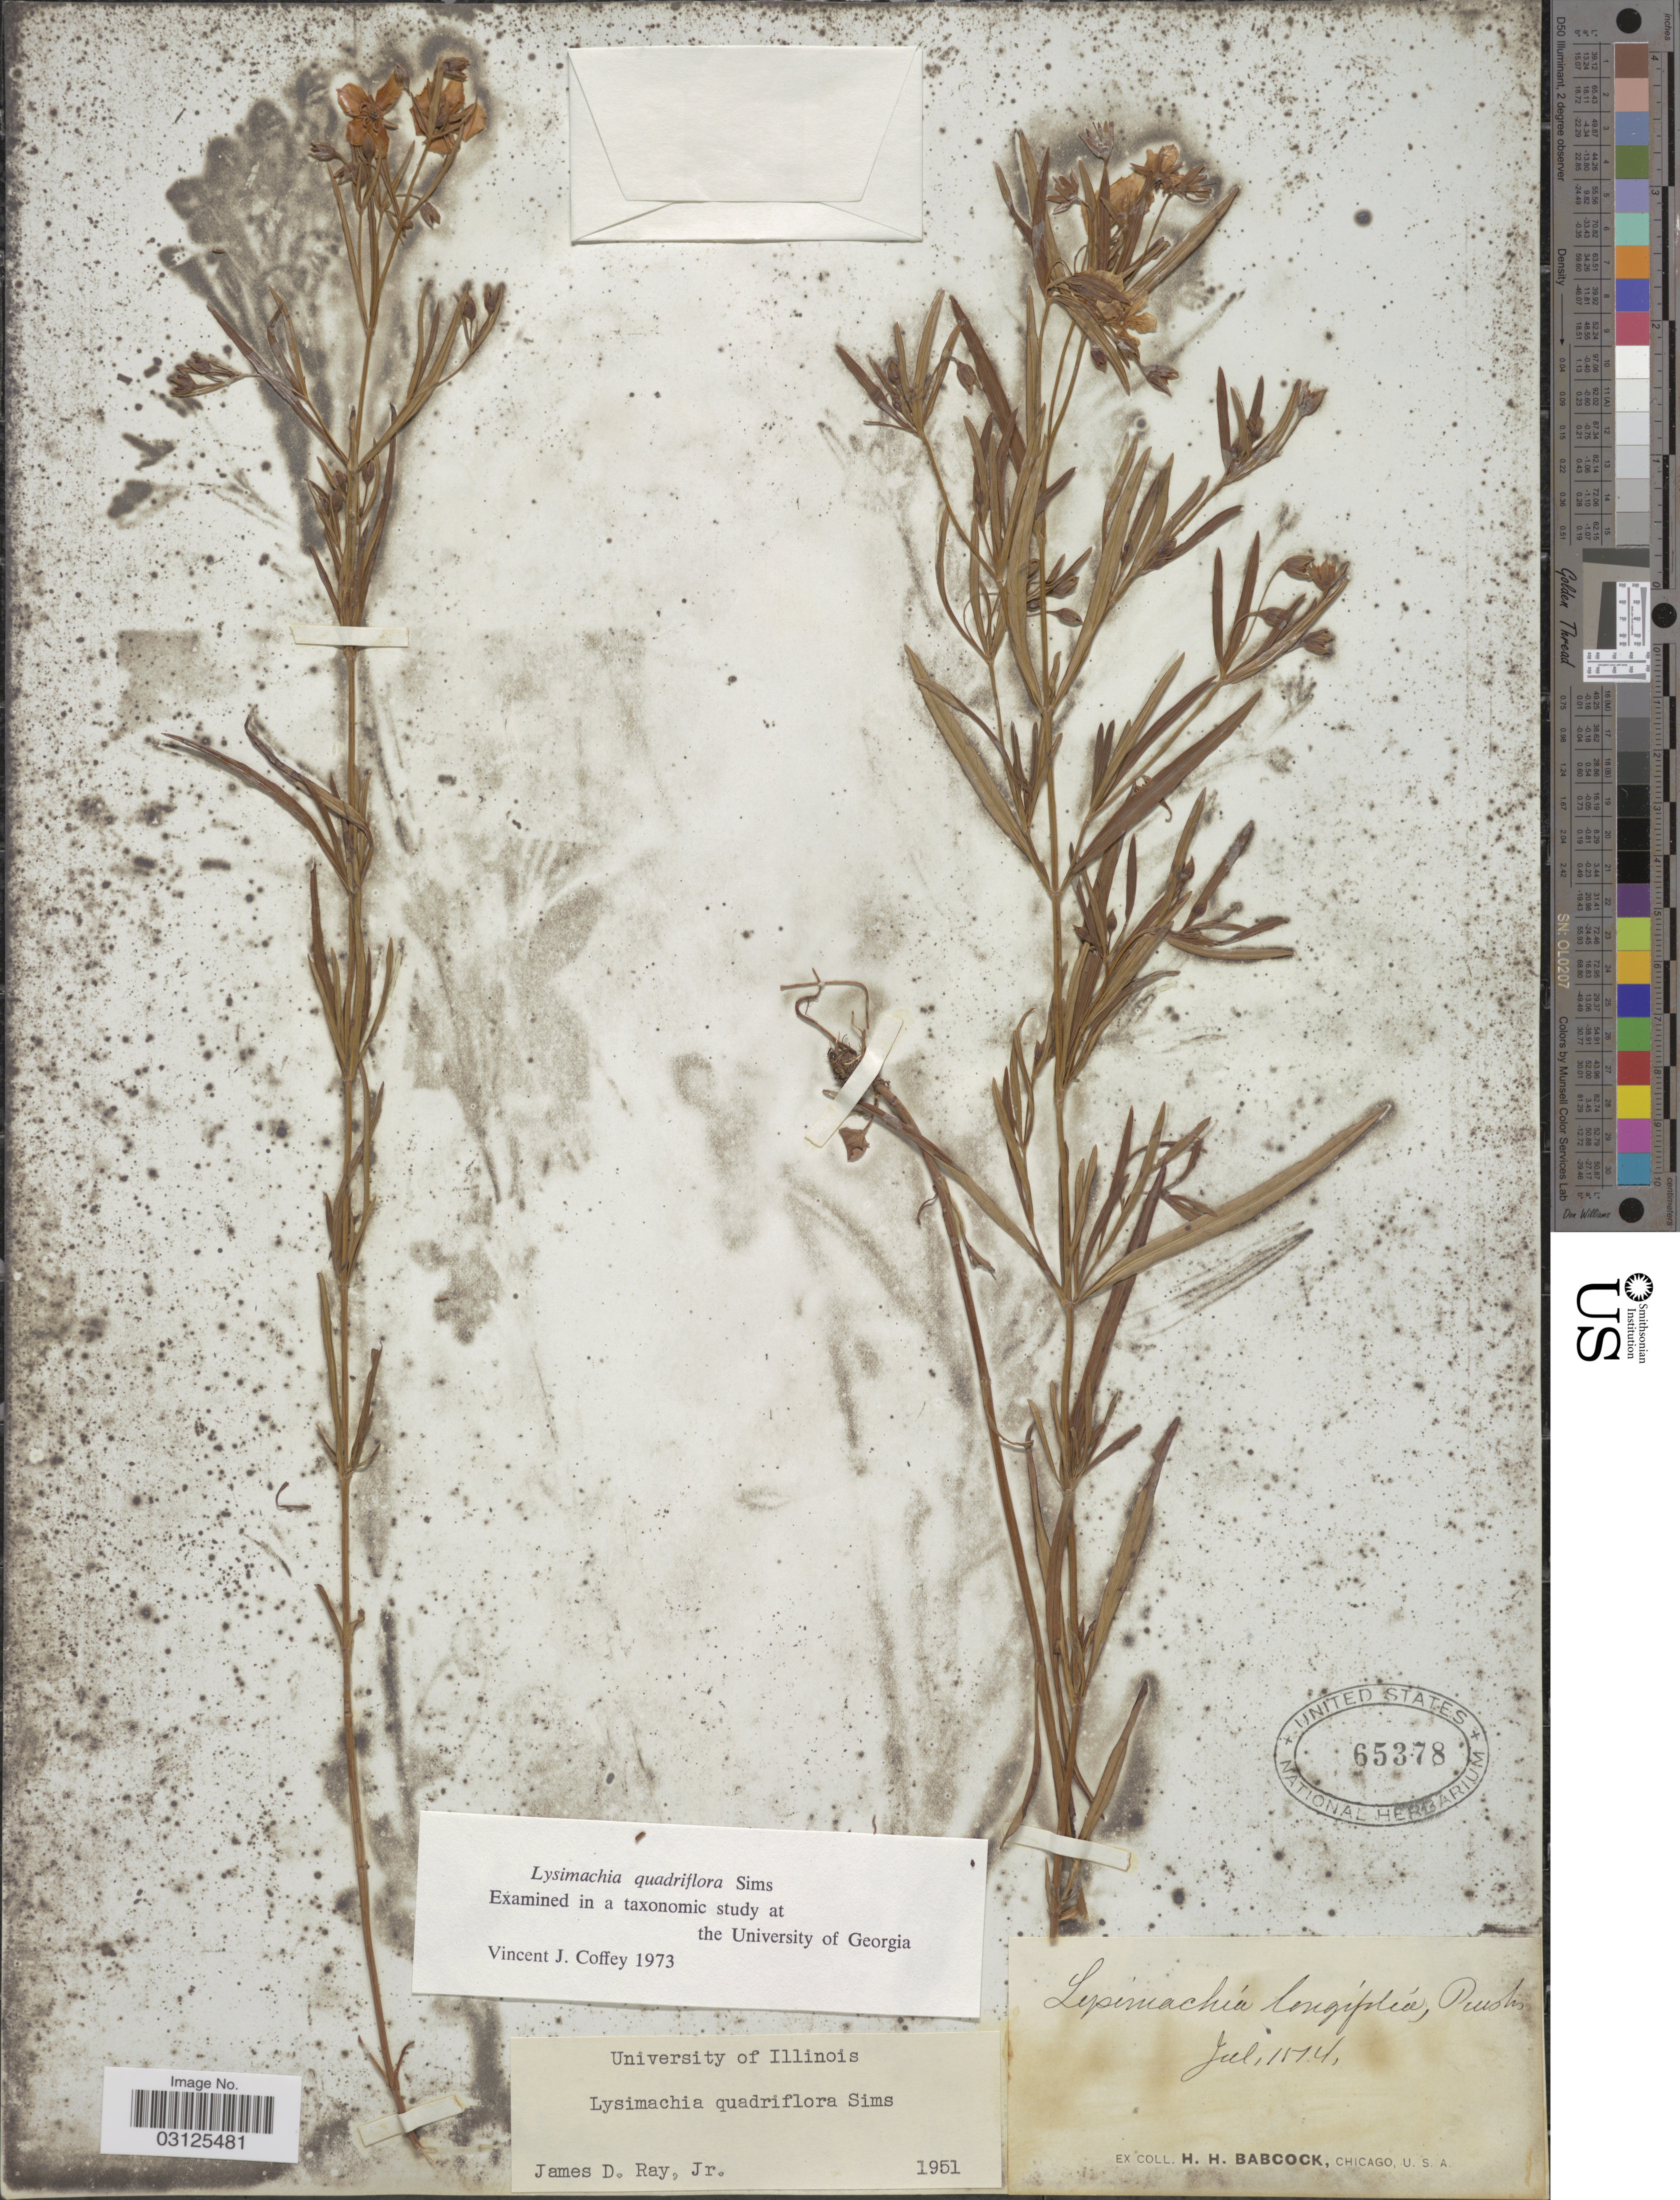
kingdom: Plantae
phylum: Tracheophyta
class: Magnoliopsida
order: Ericales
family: Primulaceae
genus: Steironema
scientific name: Steironema quadriflorum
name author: (Sims) Hitchc.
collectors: H. Babcock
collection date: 1814-07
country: United States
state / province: Illinois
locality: Chicago.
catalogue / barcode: US 65378